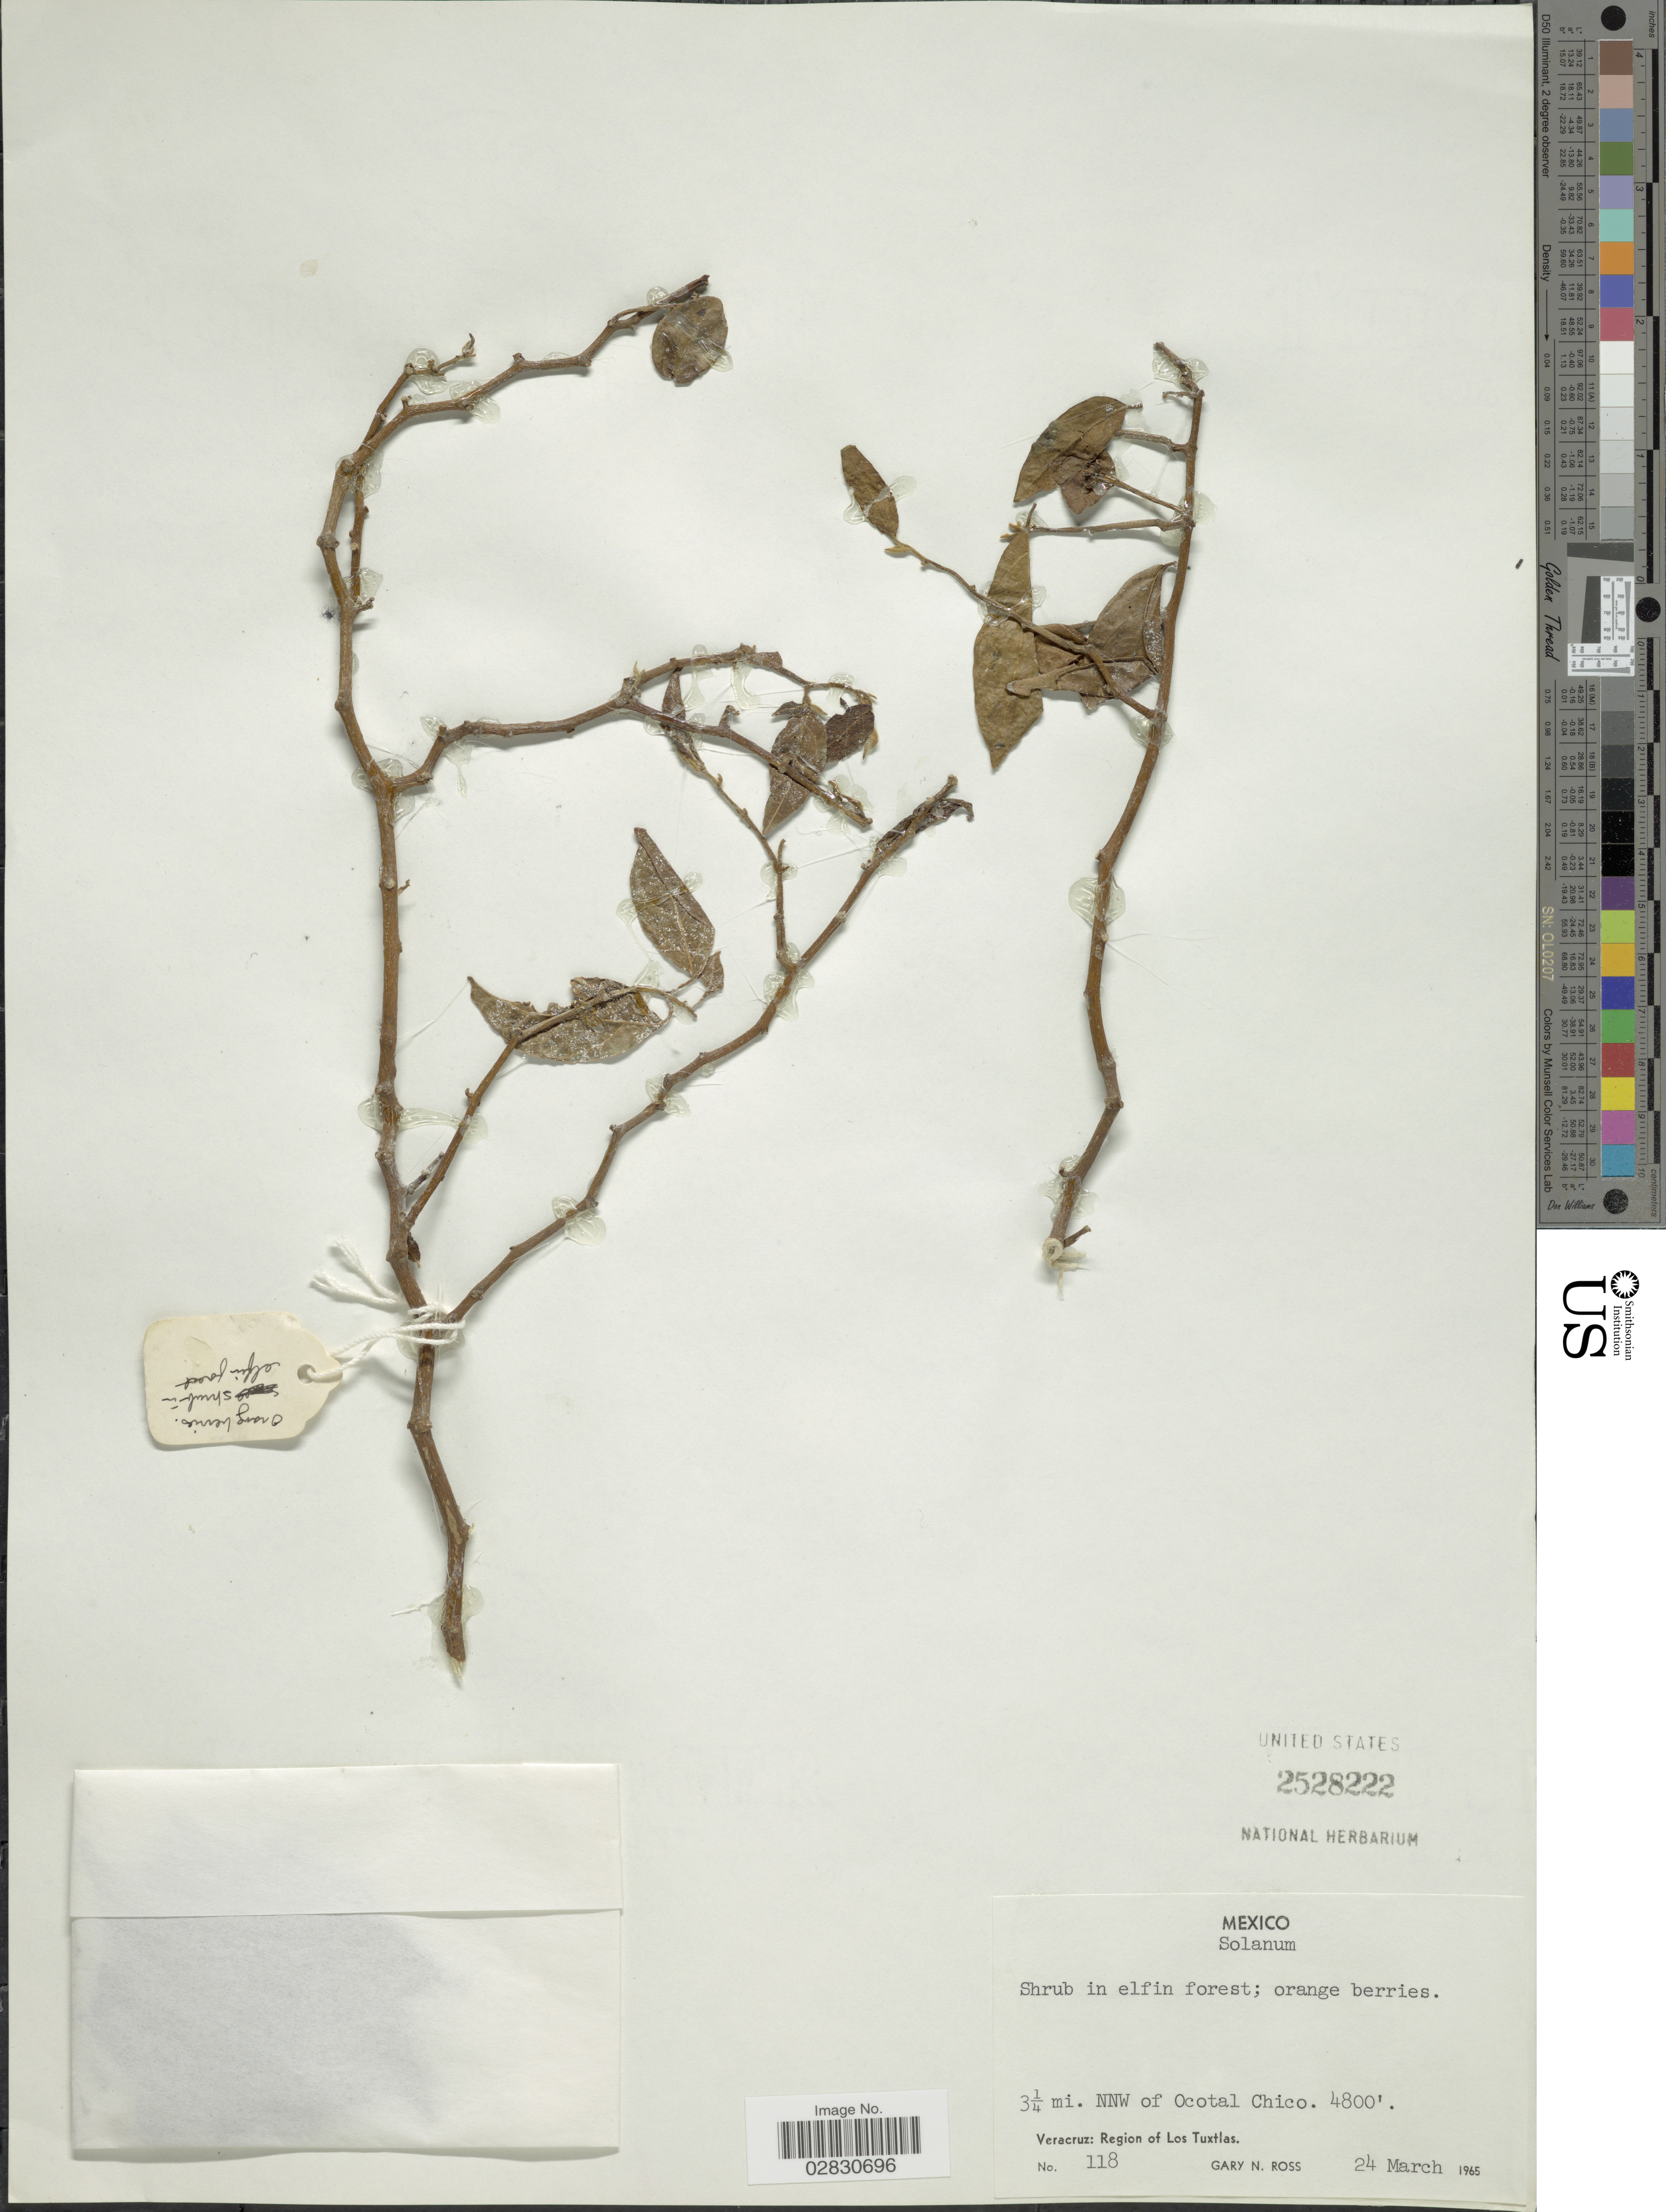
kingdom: Plantae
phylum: Tracheophyta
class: Magnoliopsida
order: Solanales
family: Solanaceae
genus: Solanum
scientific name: Solanum sp.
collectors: G. N. Ross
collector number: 118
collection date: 1965-03-24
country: Mexico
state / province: Veracruz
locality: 3¼ mi. NNW of Ocotal Chico, Veracruz: Region of Los Tuxtlas.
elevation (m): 1463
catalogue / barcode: US 2528222